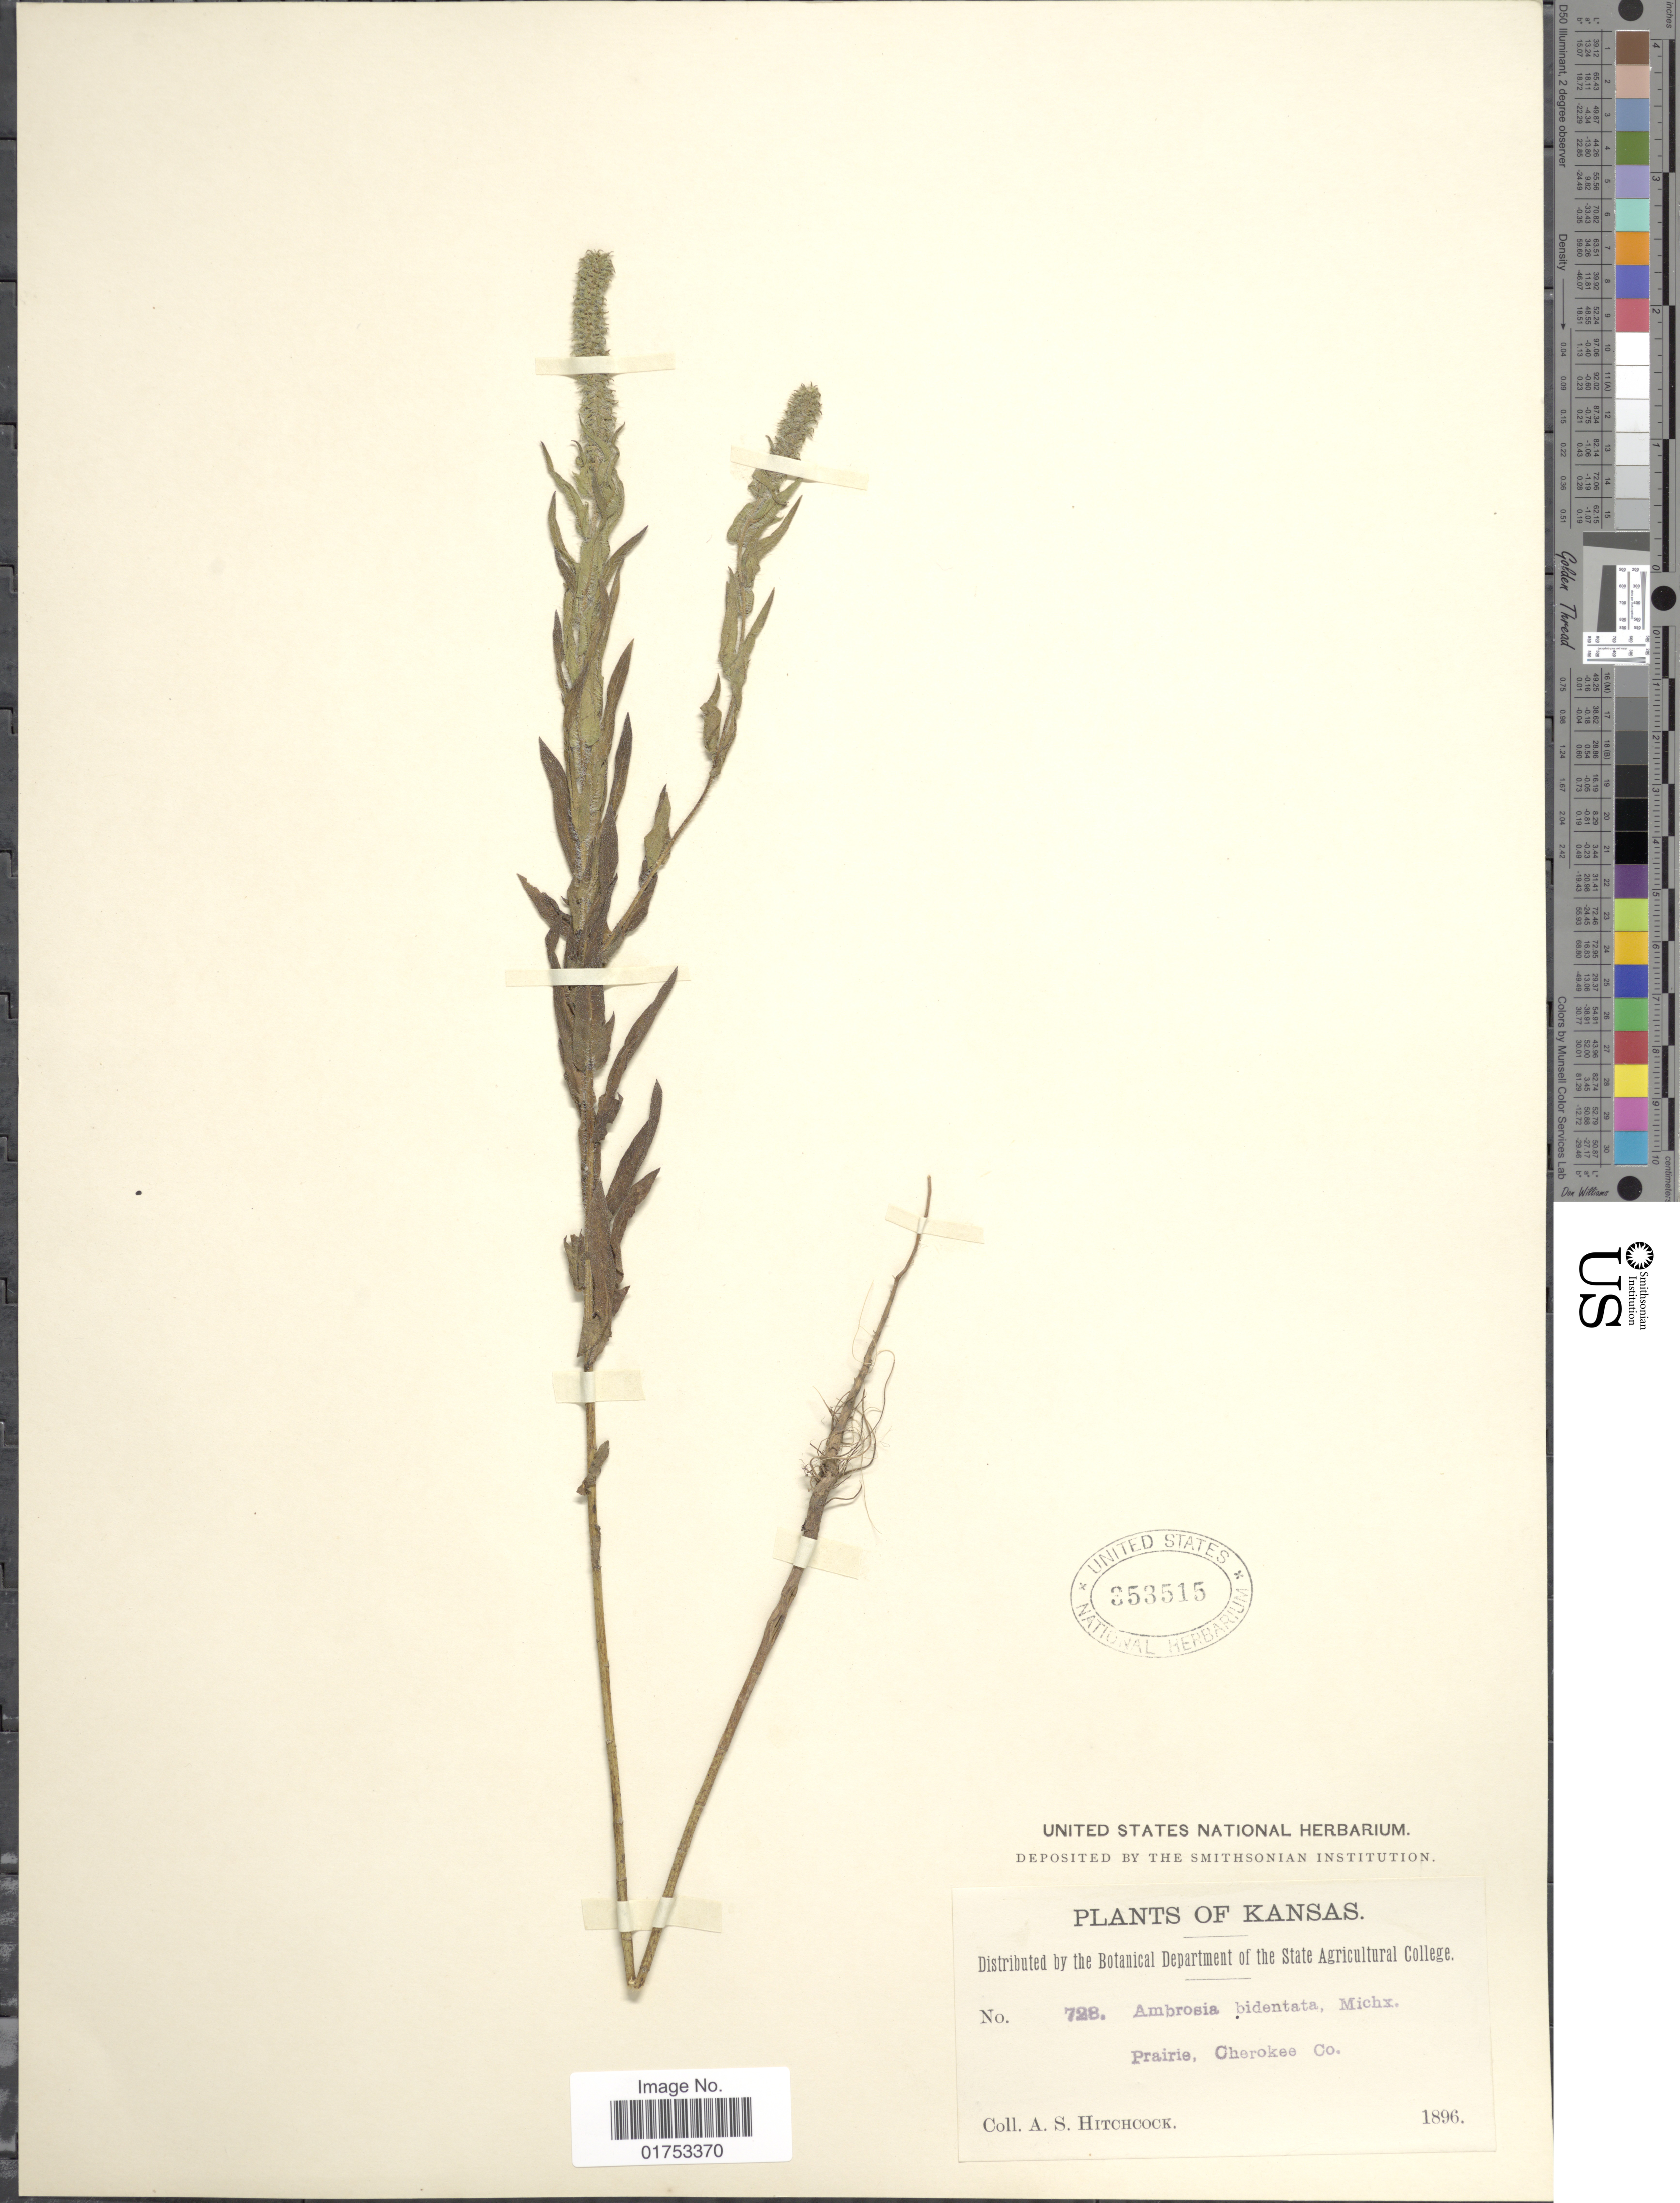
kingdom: Plantae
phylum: Tracheophyta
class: Magnoliopsida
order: Asterales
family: Asteraceae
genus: Ambrosia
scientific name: Ambrosia bidentata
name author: Michx.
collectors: A. S. Hitchcock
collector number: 728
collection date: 1896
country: United States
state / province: Kansas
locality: Cherokee Co.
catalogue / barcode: US 353515